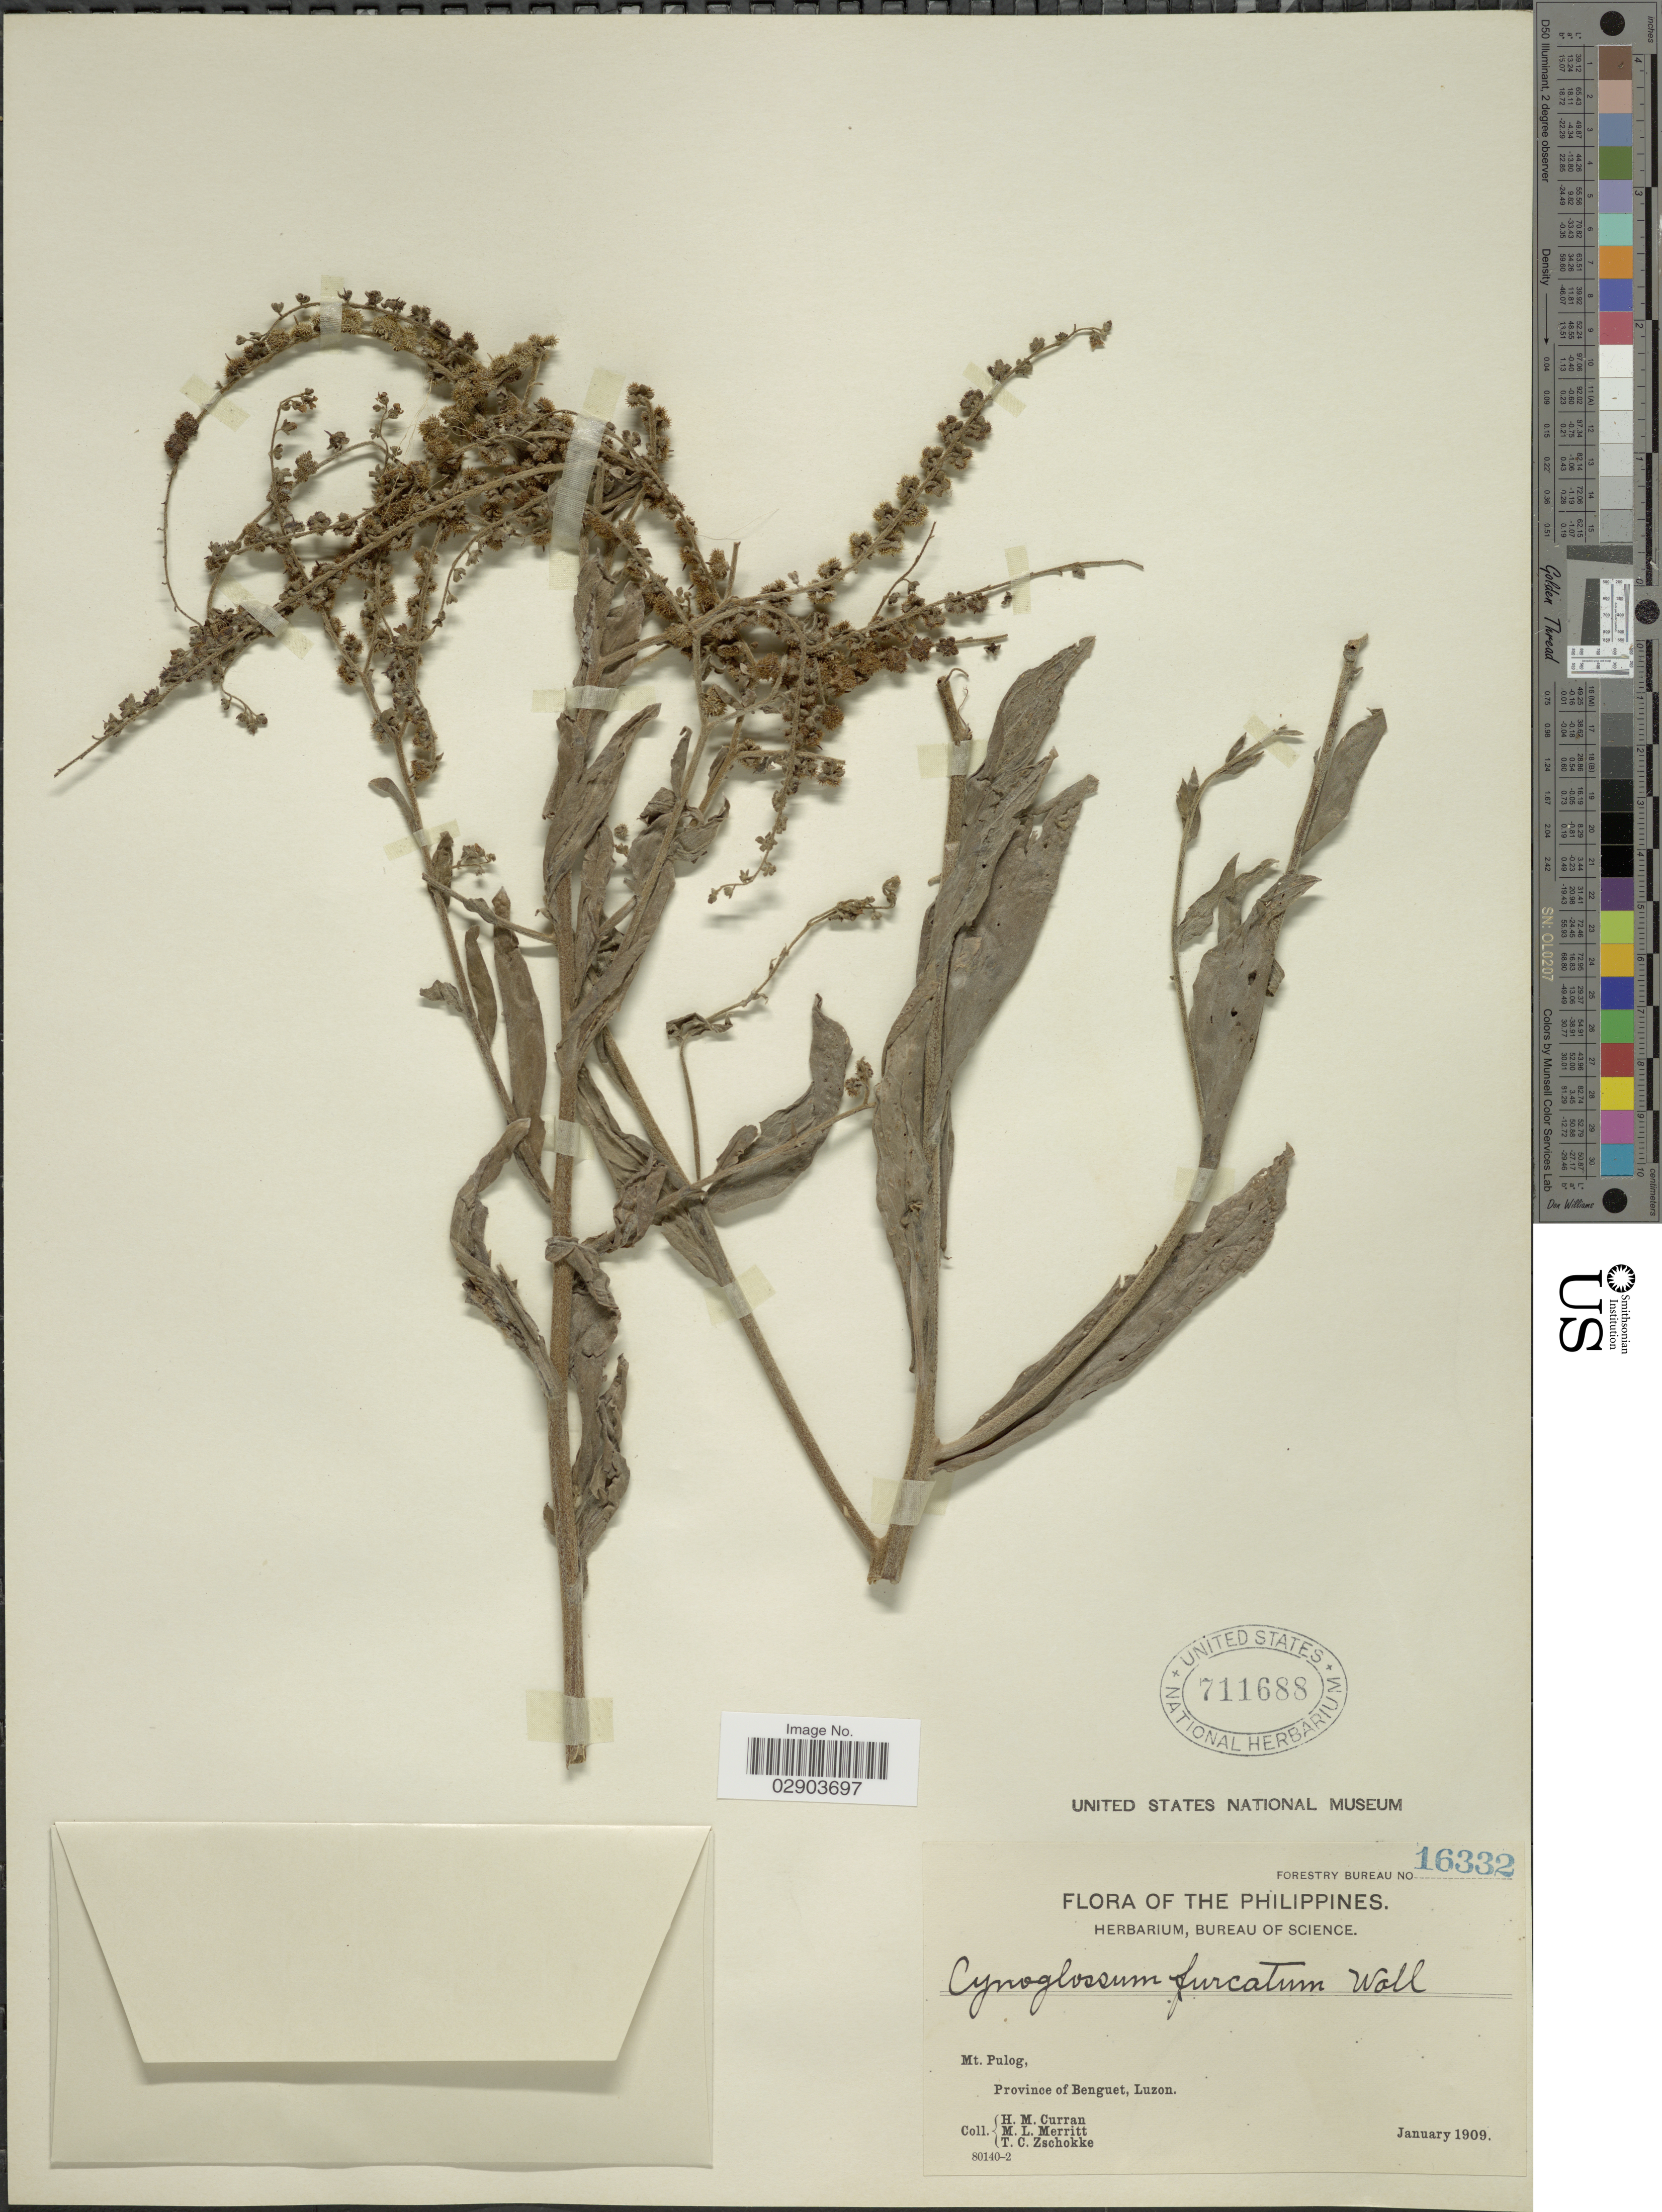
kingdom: Plantae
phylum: Tracheophyta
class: Magnoliopsida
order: Boraginales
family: Boraginaceae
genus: Cynoglossum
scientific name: Cynoglossum furcatum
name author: Wall.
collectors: H. M. Curran, M. L. Merritt & T. C. Zschokke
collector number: Forestry Bureau 16332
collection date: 1909-01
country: Philippines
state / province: Cordillera (Administrative Region)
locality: Mt. Pulog, Province of Benguet, Luzon.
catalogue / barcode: US 711688